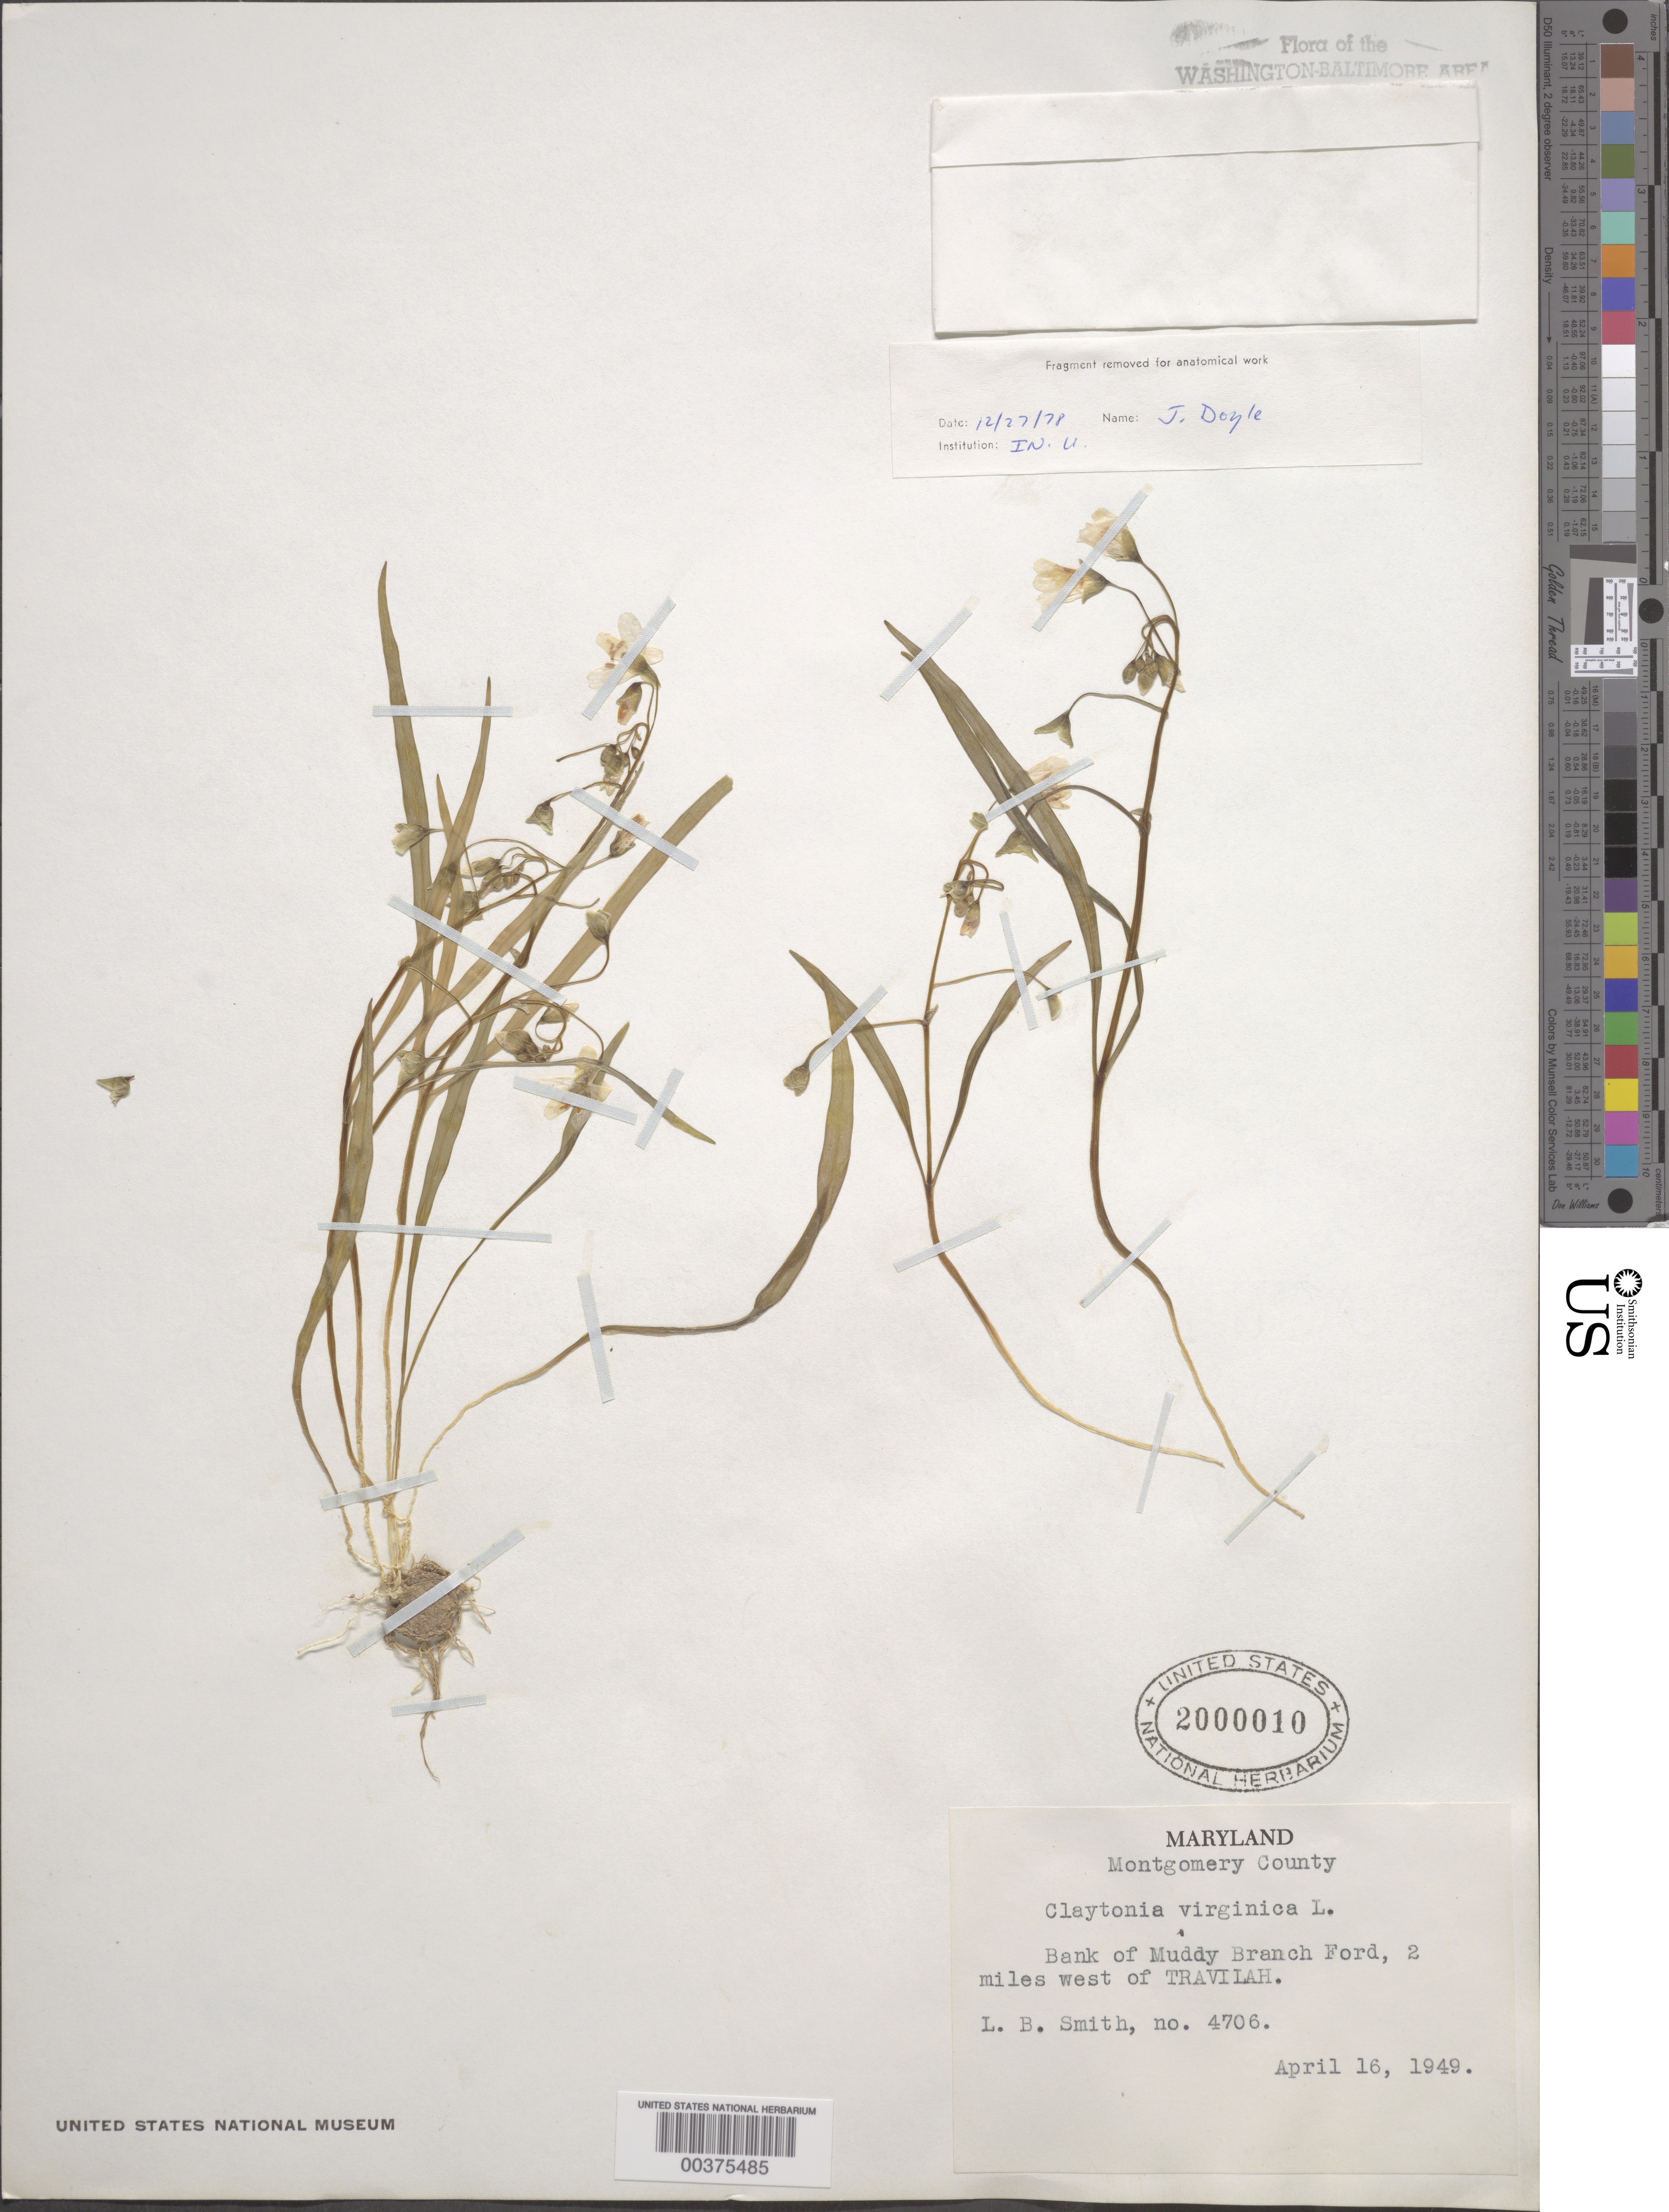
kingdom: Plantae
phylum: Tracheophyta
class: Magnoliopsida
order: Caryophyllales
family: Montiaceae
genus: Claytonia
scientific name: Claytonia virginica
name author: L.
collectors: L. Smith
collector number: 4706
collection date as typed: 16 Apr 1949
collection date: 1949-04-16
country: United States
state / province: Maryland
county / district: Montgomery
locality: Muddy Branch Ford, west of Travilah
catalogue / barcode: US 2000010